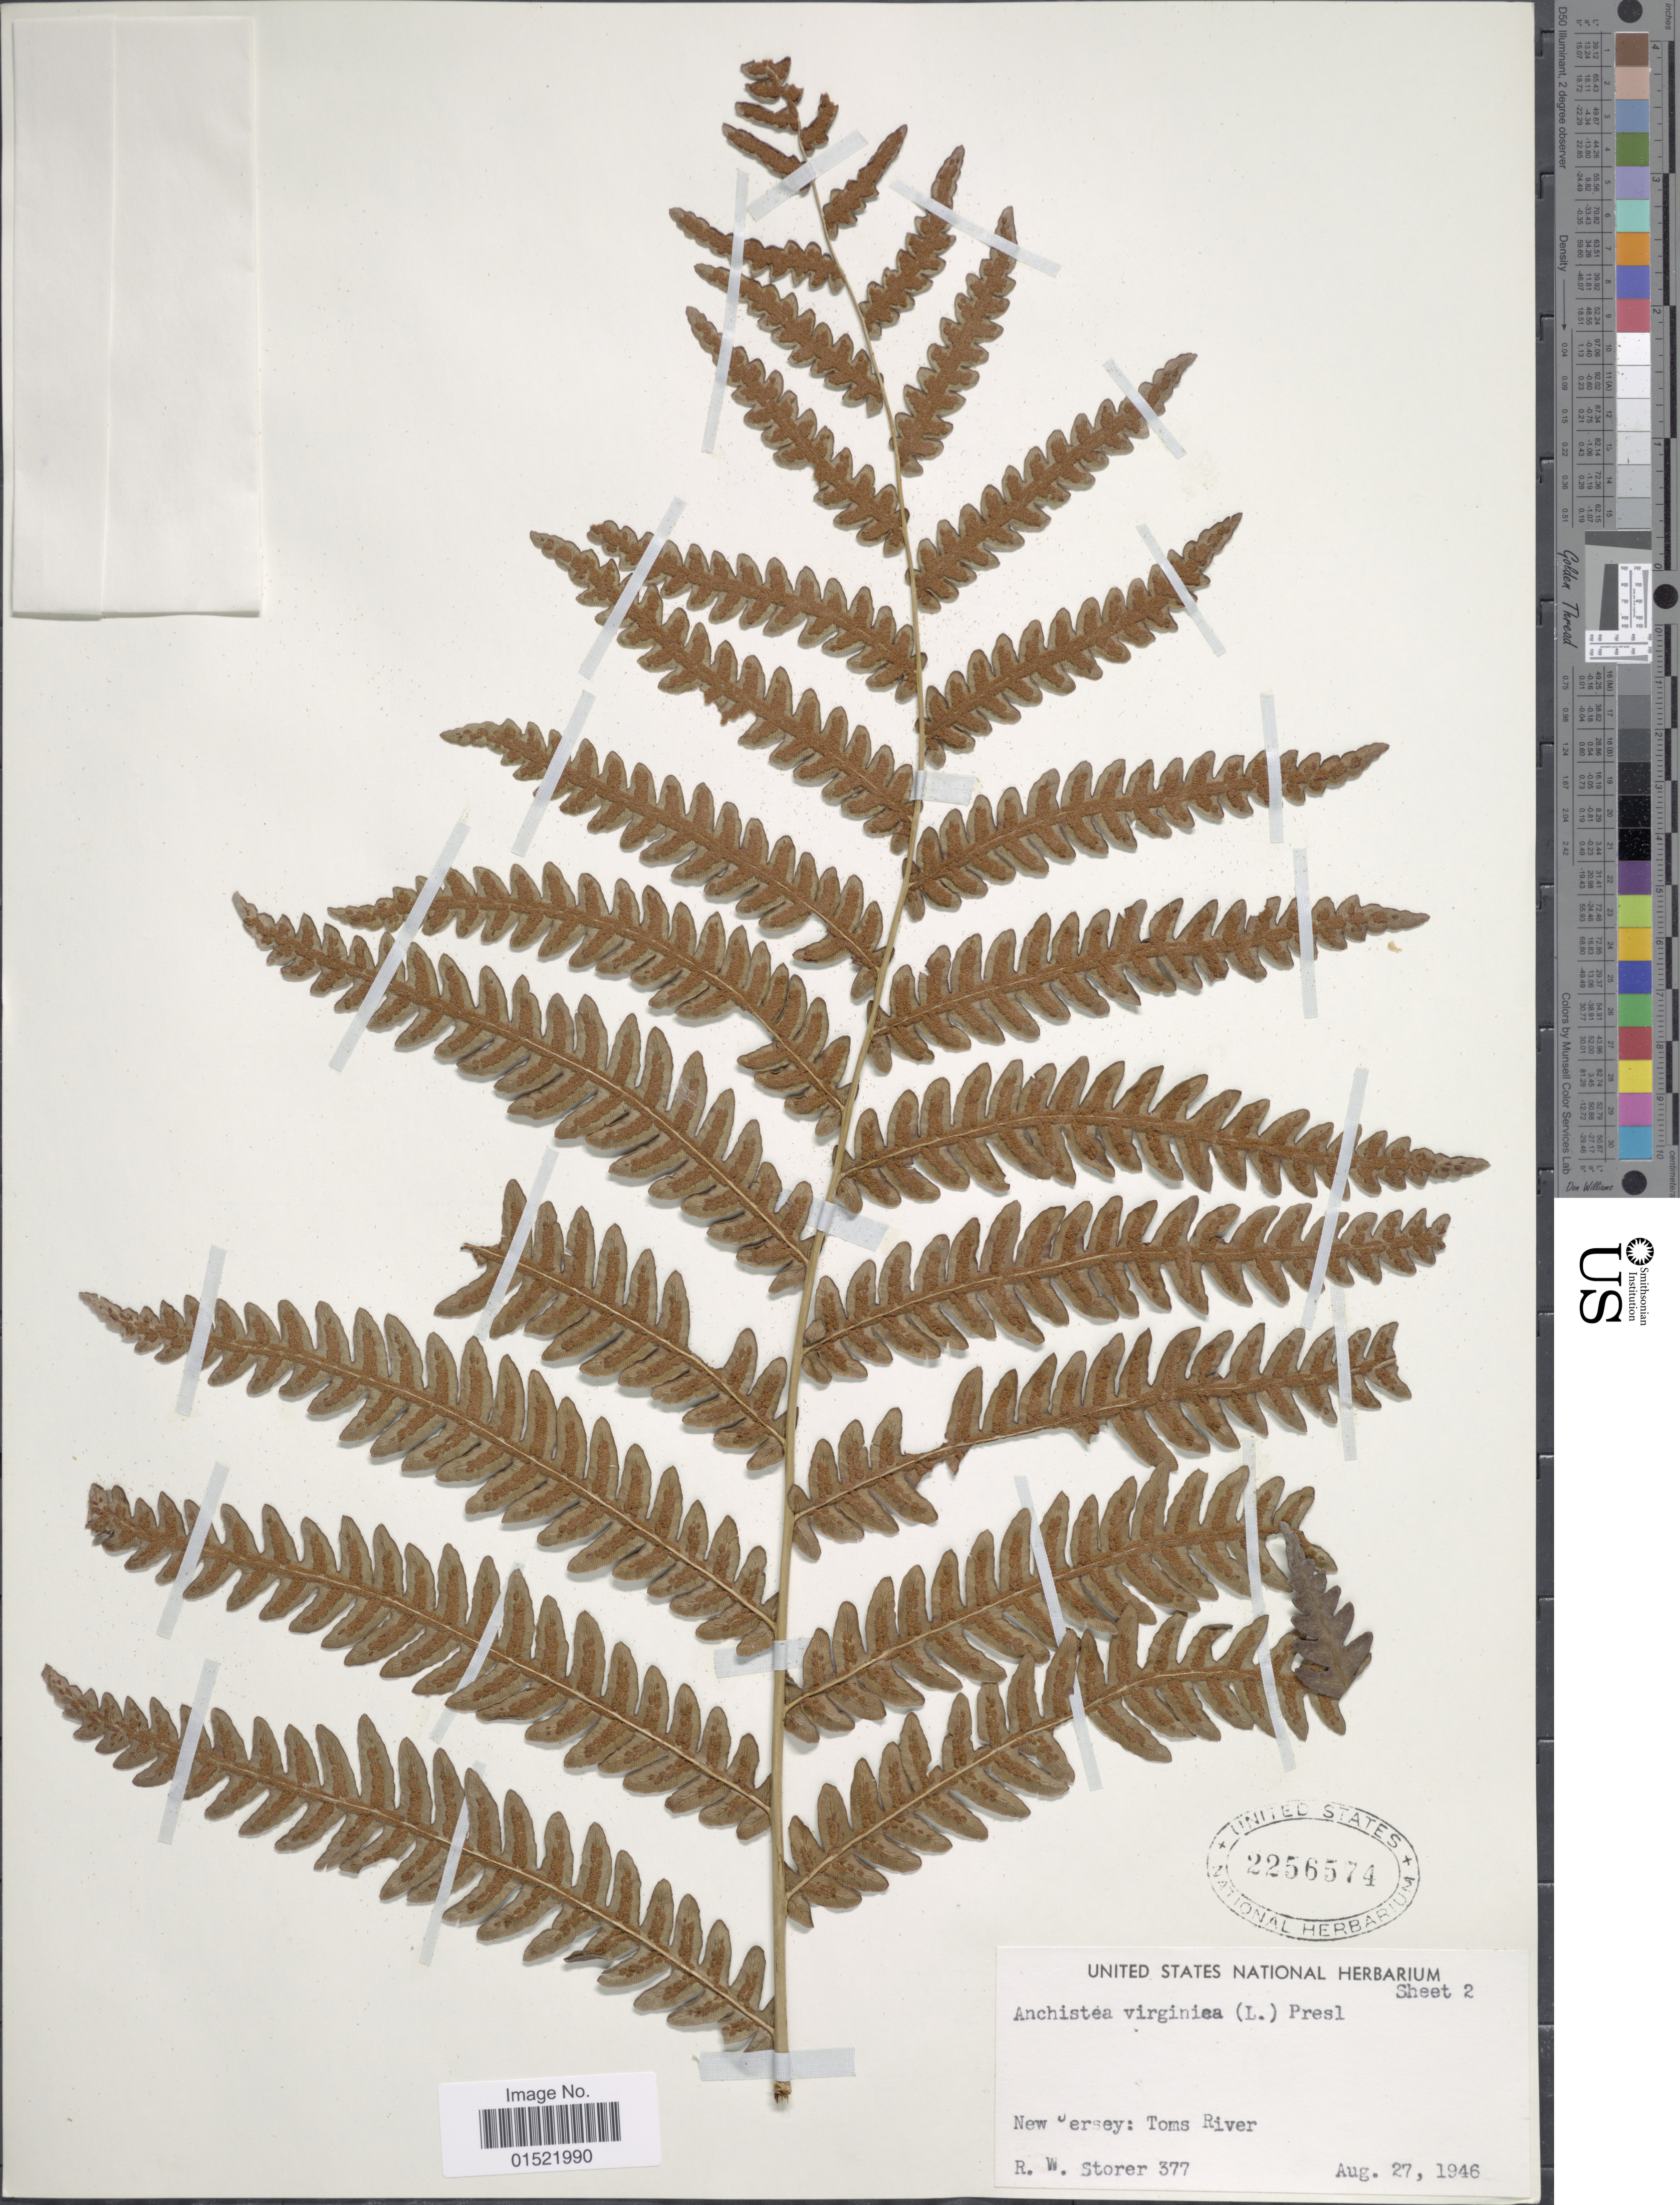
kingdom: Plantae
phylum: Tracheophyta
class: Polypodiopsida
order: Polypodiales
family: Blechnaceae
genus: Woodwardia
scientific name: Woodwardia virginica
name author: (L.) R.M. Sm.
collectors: R. Storer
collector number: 377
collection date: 1946-08-27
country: United States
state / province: New Jersey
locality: New Jersey: Toms River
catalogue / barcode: US 2256574